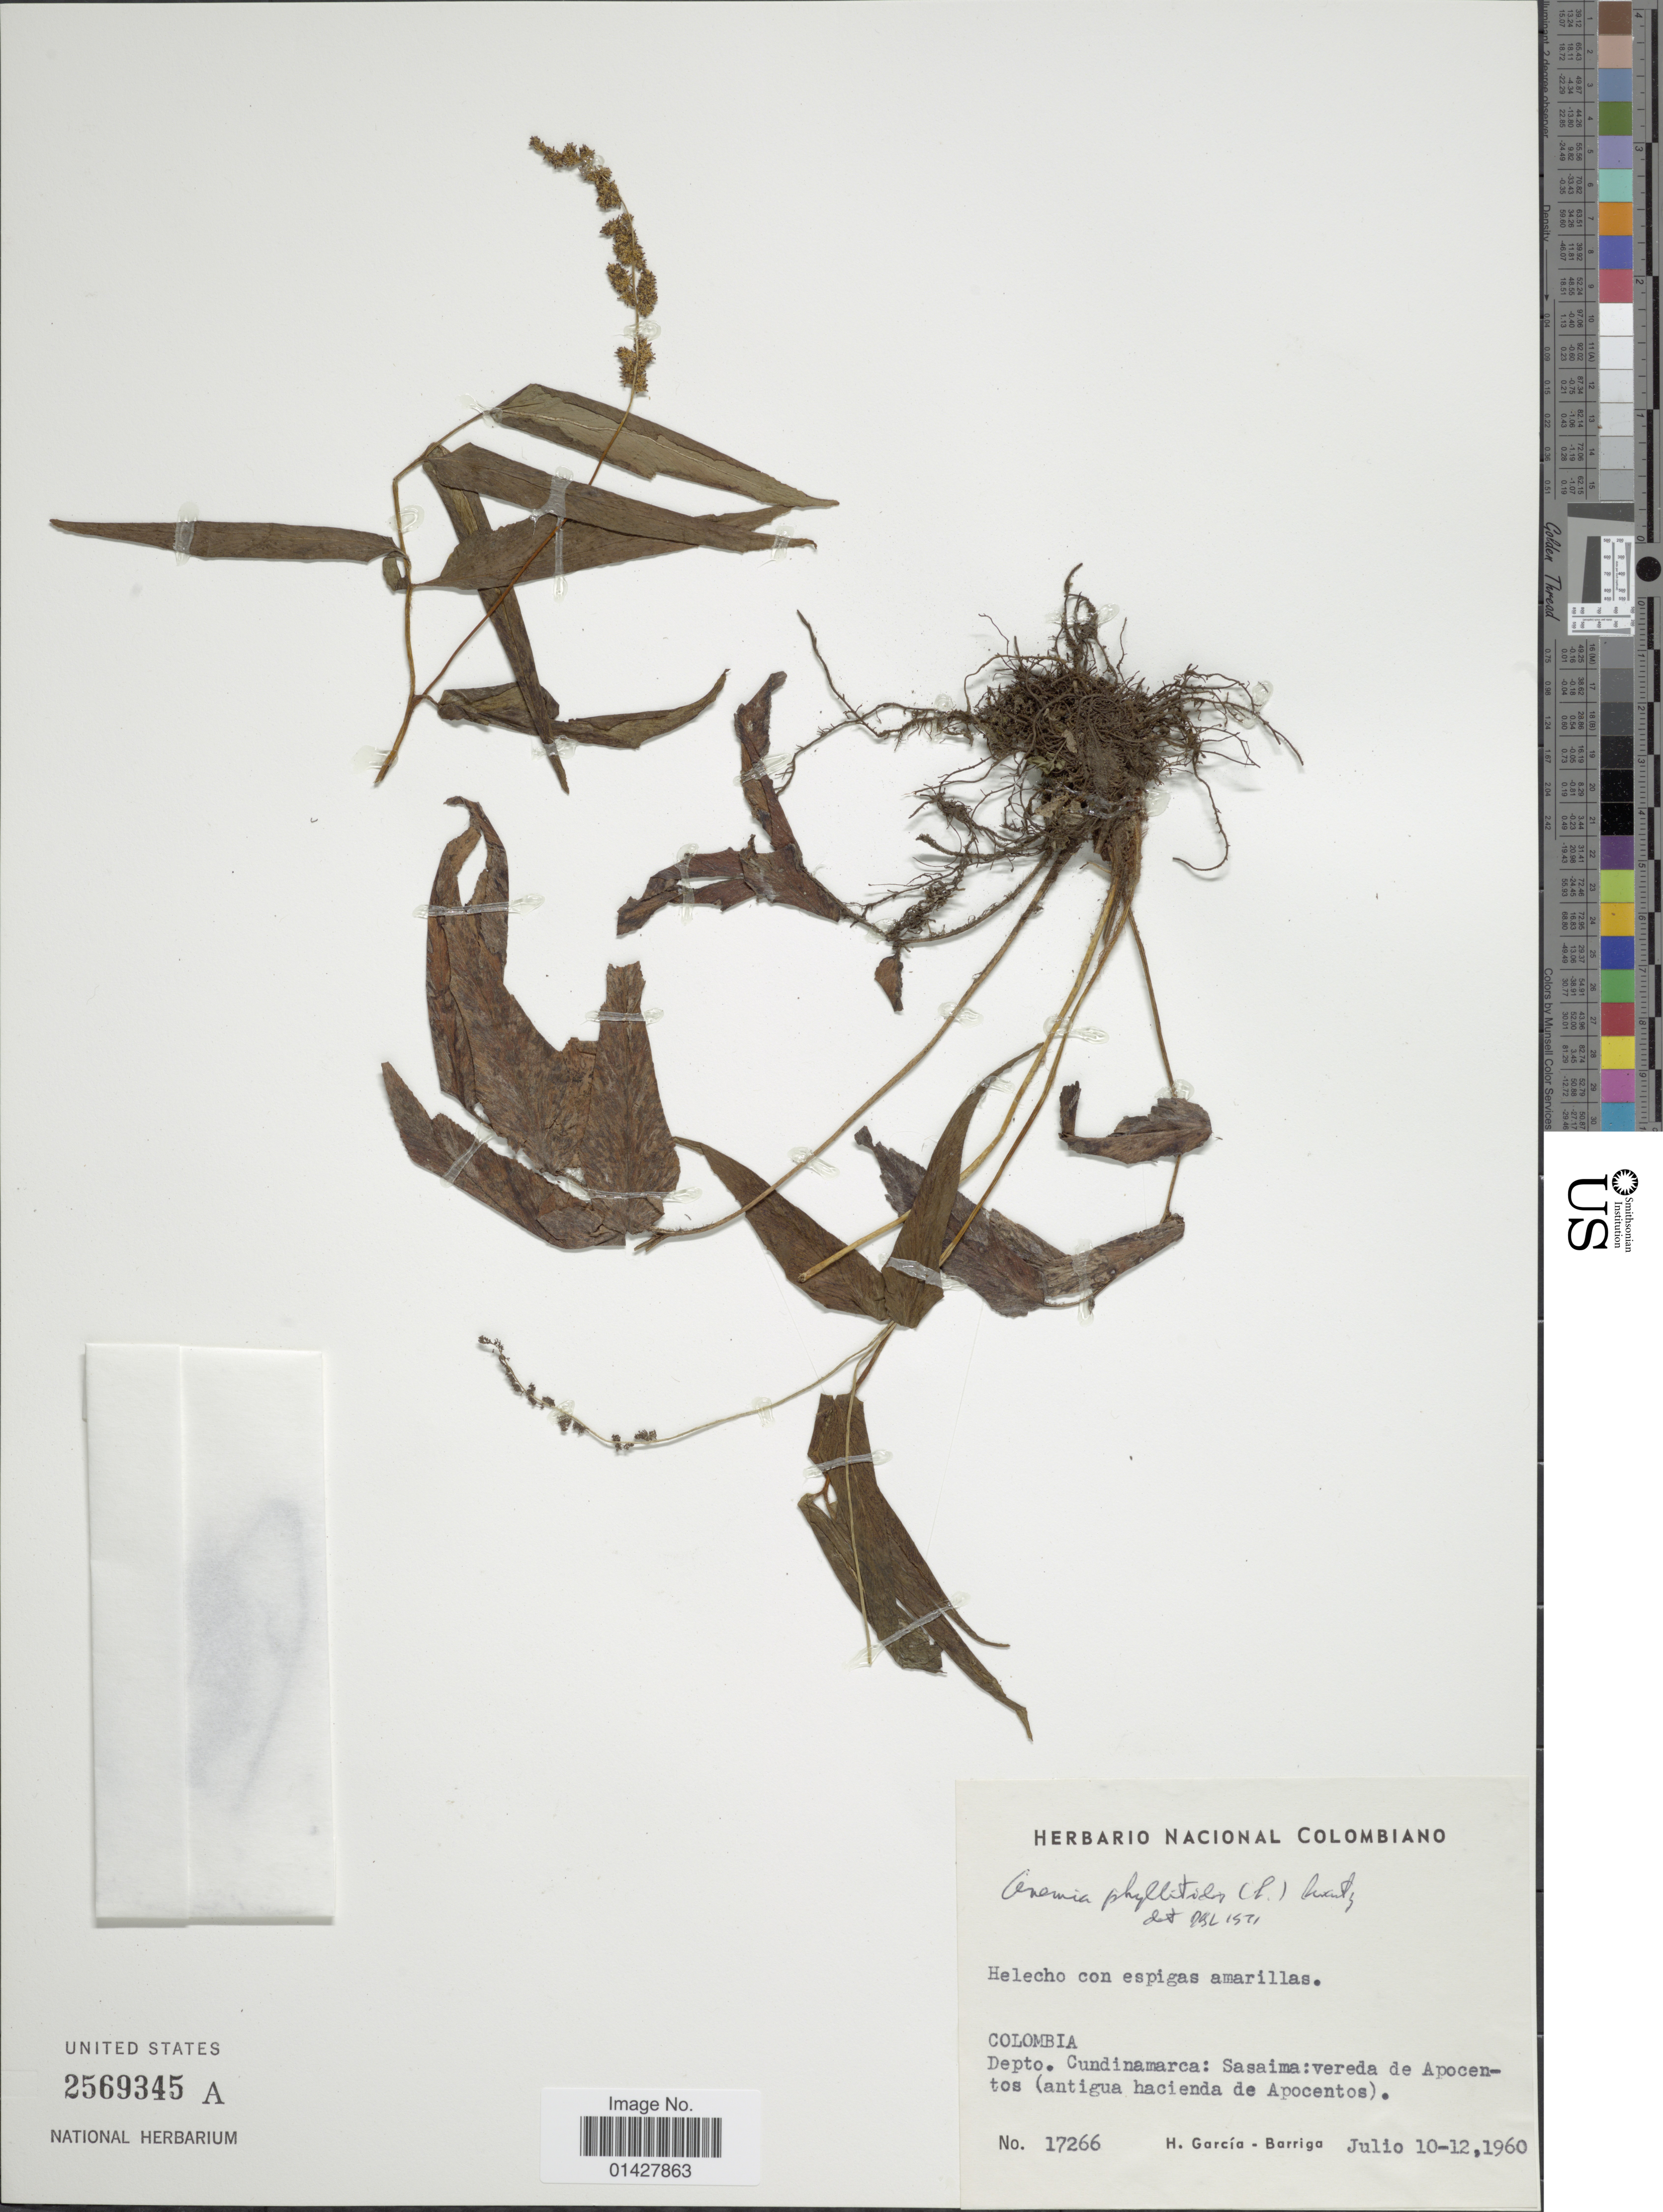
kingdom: Plantae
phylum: Tracheophyta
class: Polypodiopsida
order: Schizaeales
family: Anemiaceae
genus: Anemia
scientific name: Anemia phyllitidis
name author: (L.) Sw.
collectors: H. García Barriga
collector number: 17266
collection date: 1960-07-10/1960-07-12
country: Colombia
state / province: Cundinamarca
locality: Depto Cundinamarca: Sasaima: vereda de Apocentos (antigua hacienda de Apocentos)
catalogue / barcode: US 2569345A